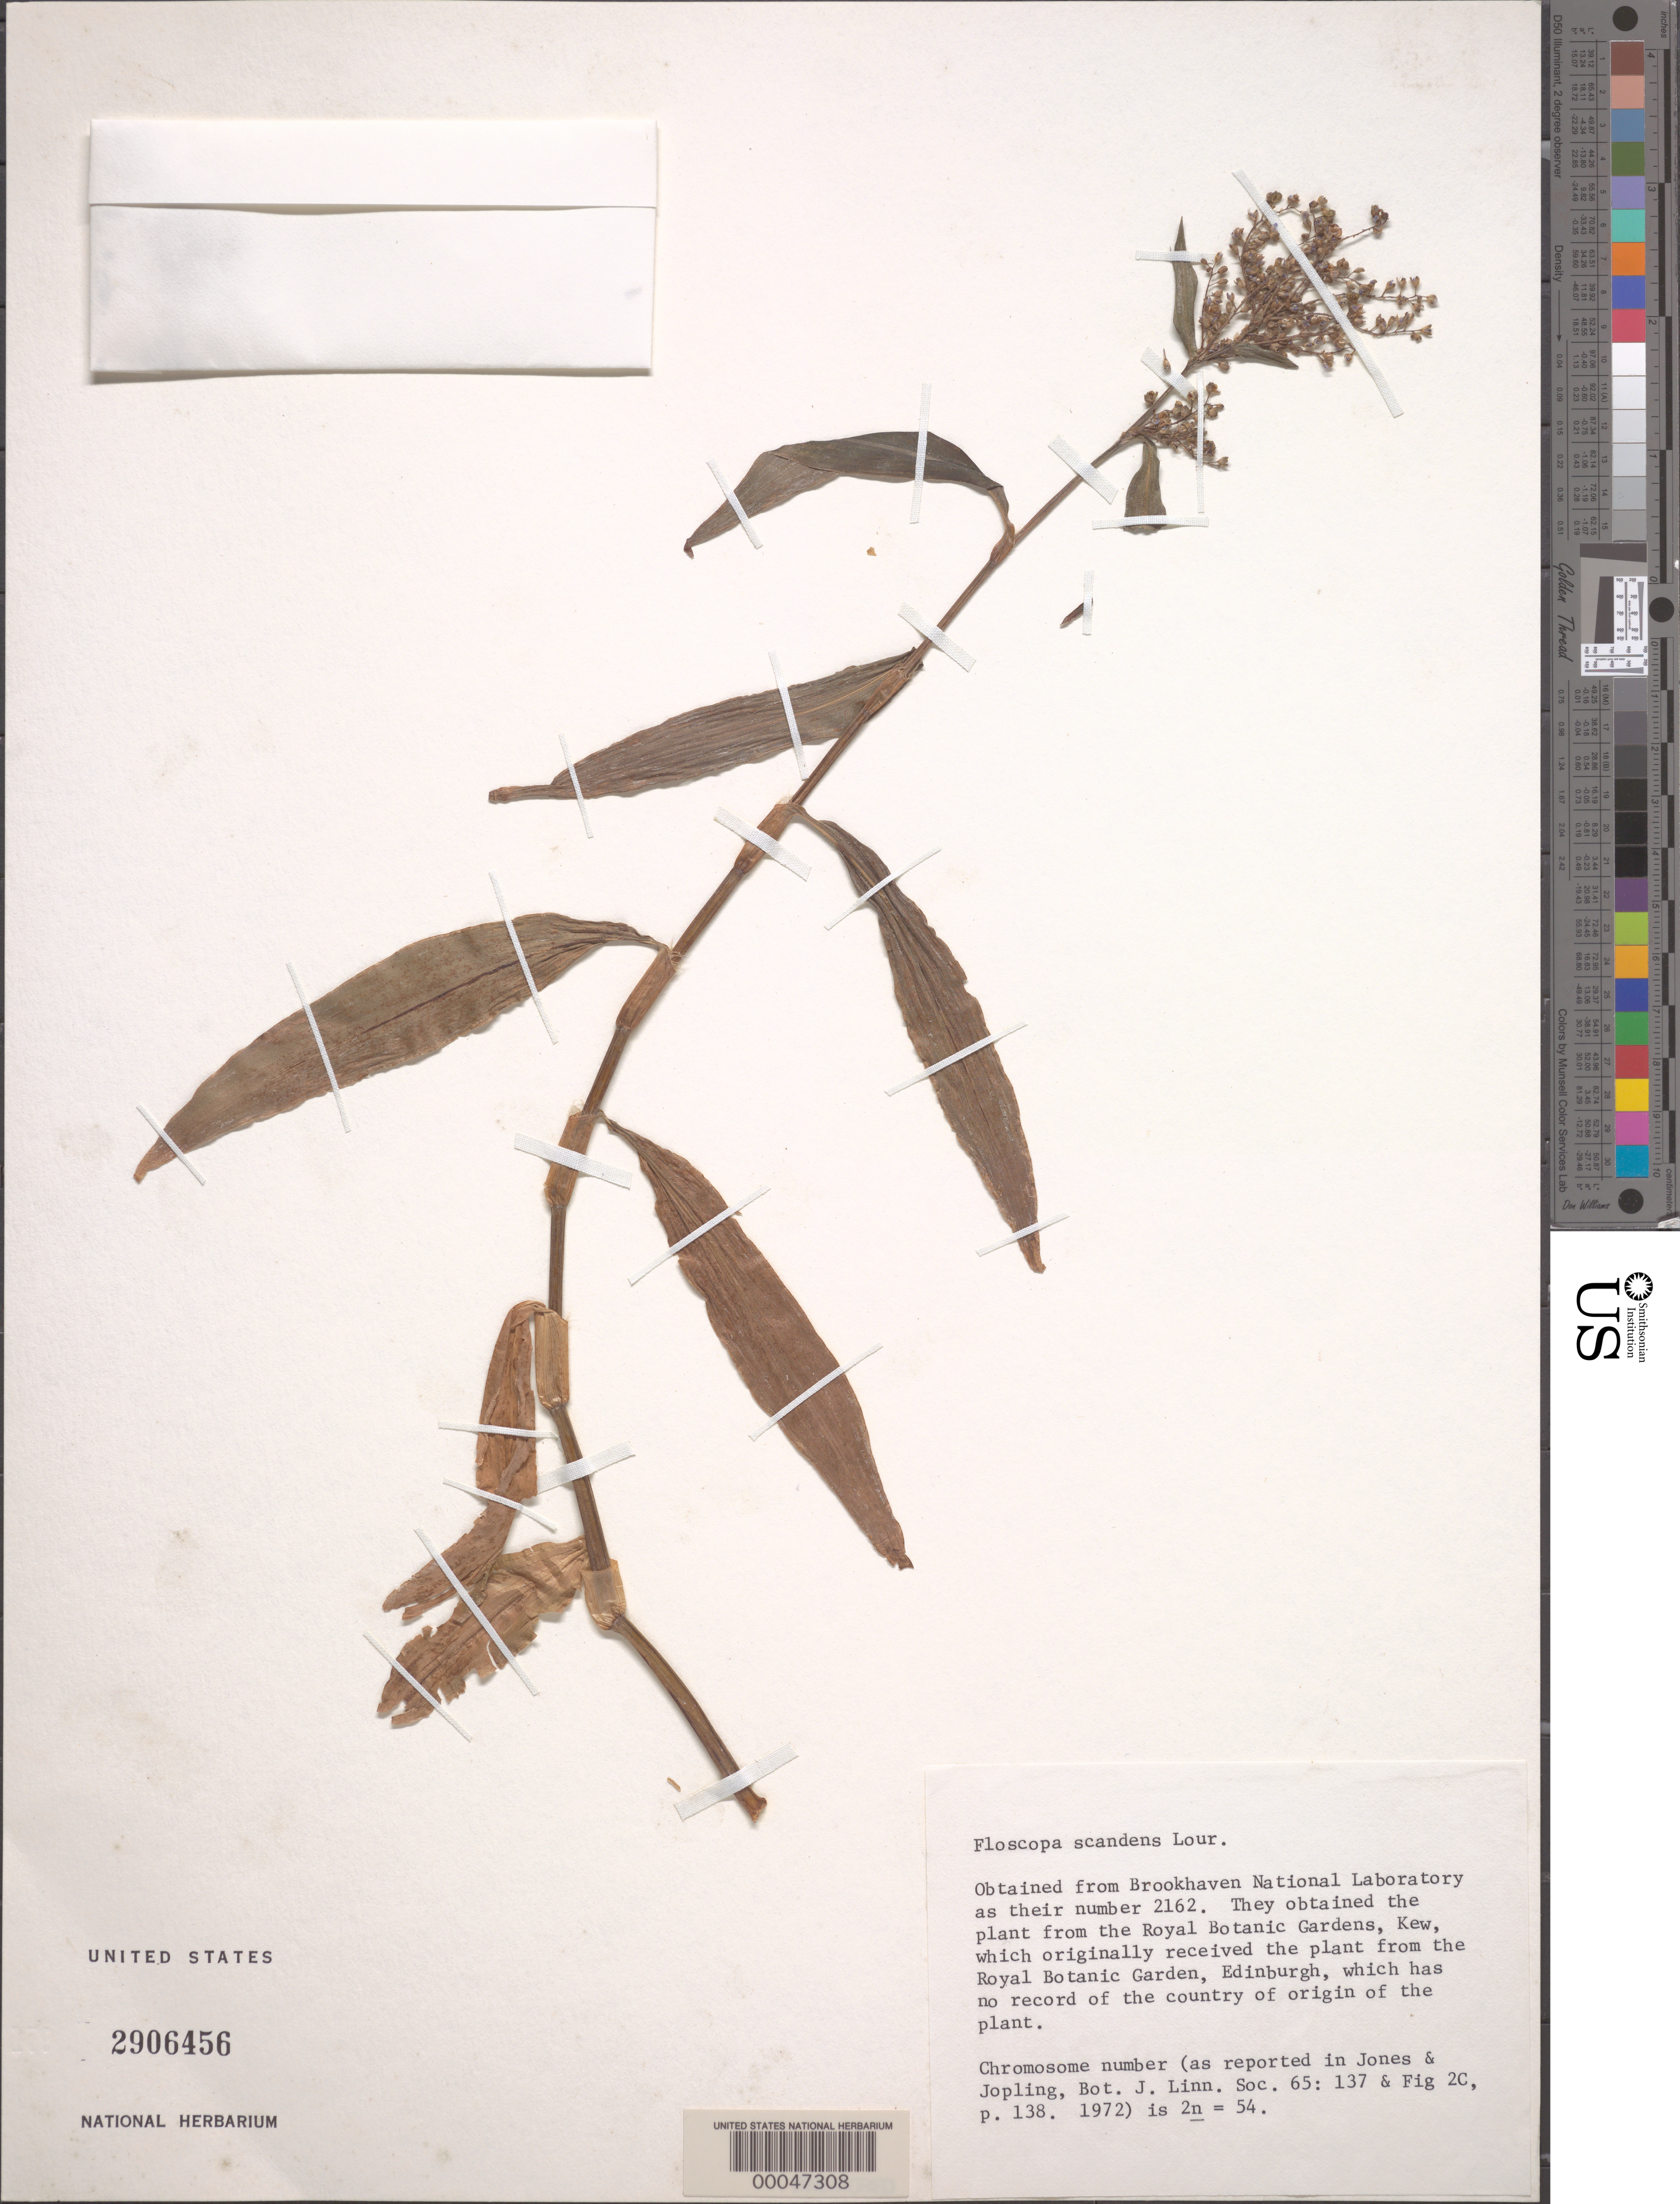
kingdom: Plantae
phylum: Tracheophyta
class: Liliopsida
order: Commelinales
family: Commelinaceae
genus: Floscopa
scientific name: Floscopa scandens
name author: Lour.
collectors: Brookhaven National Laboratory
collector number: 2162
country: Panama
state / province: Chiriquí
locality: Around San Felix.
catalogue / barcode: US 2906456